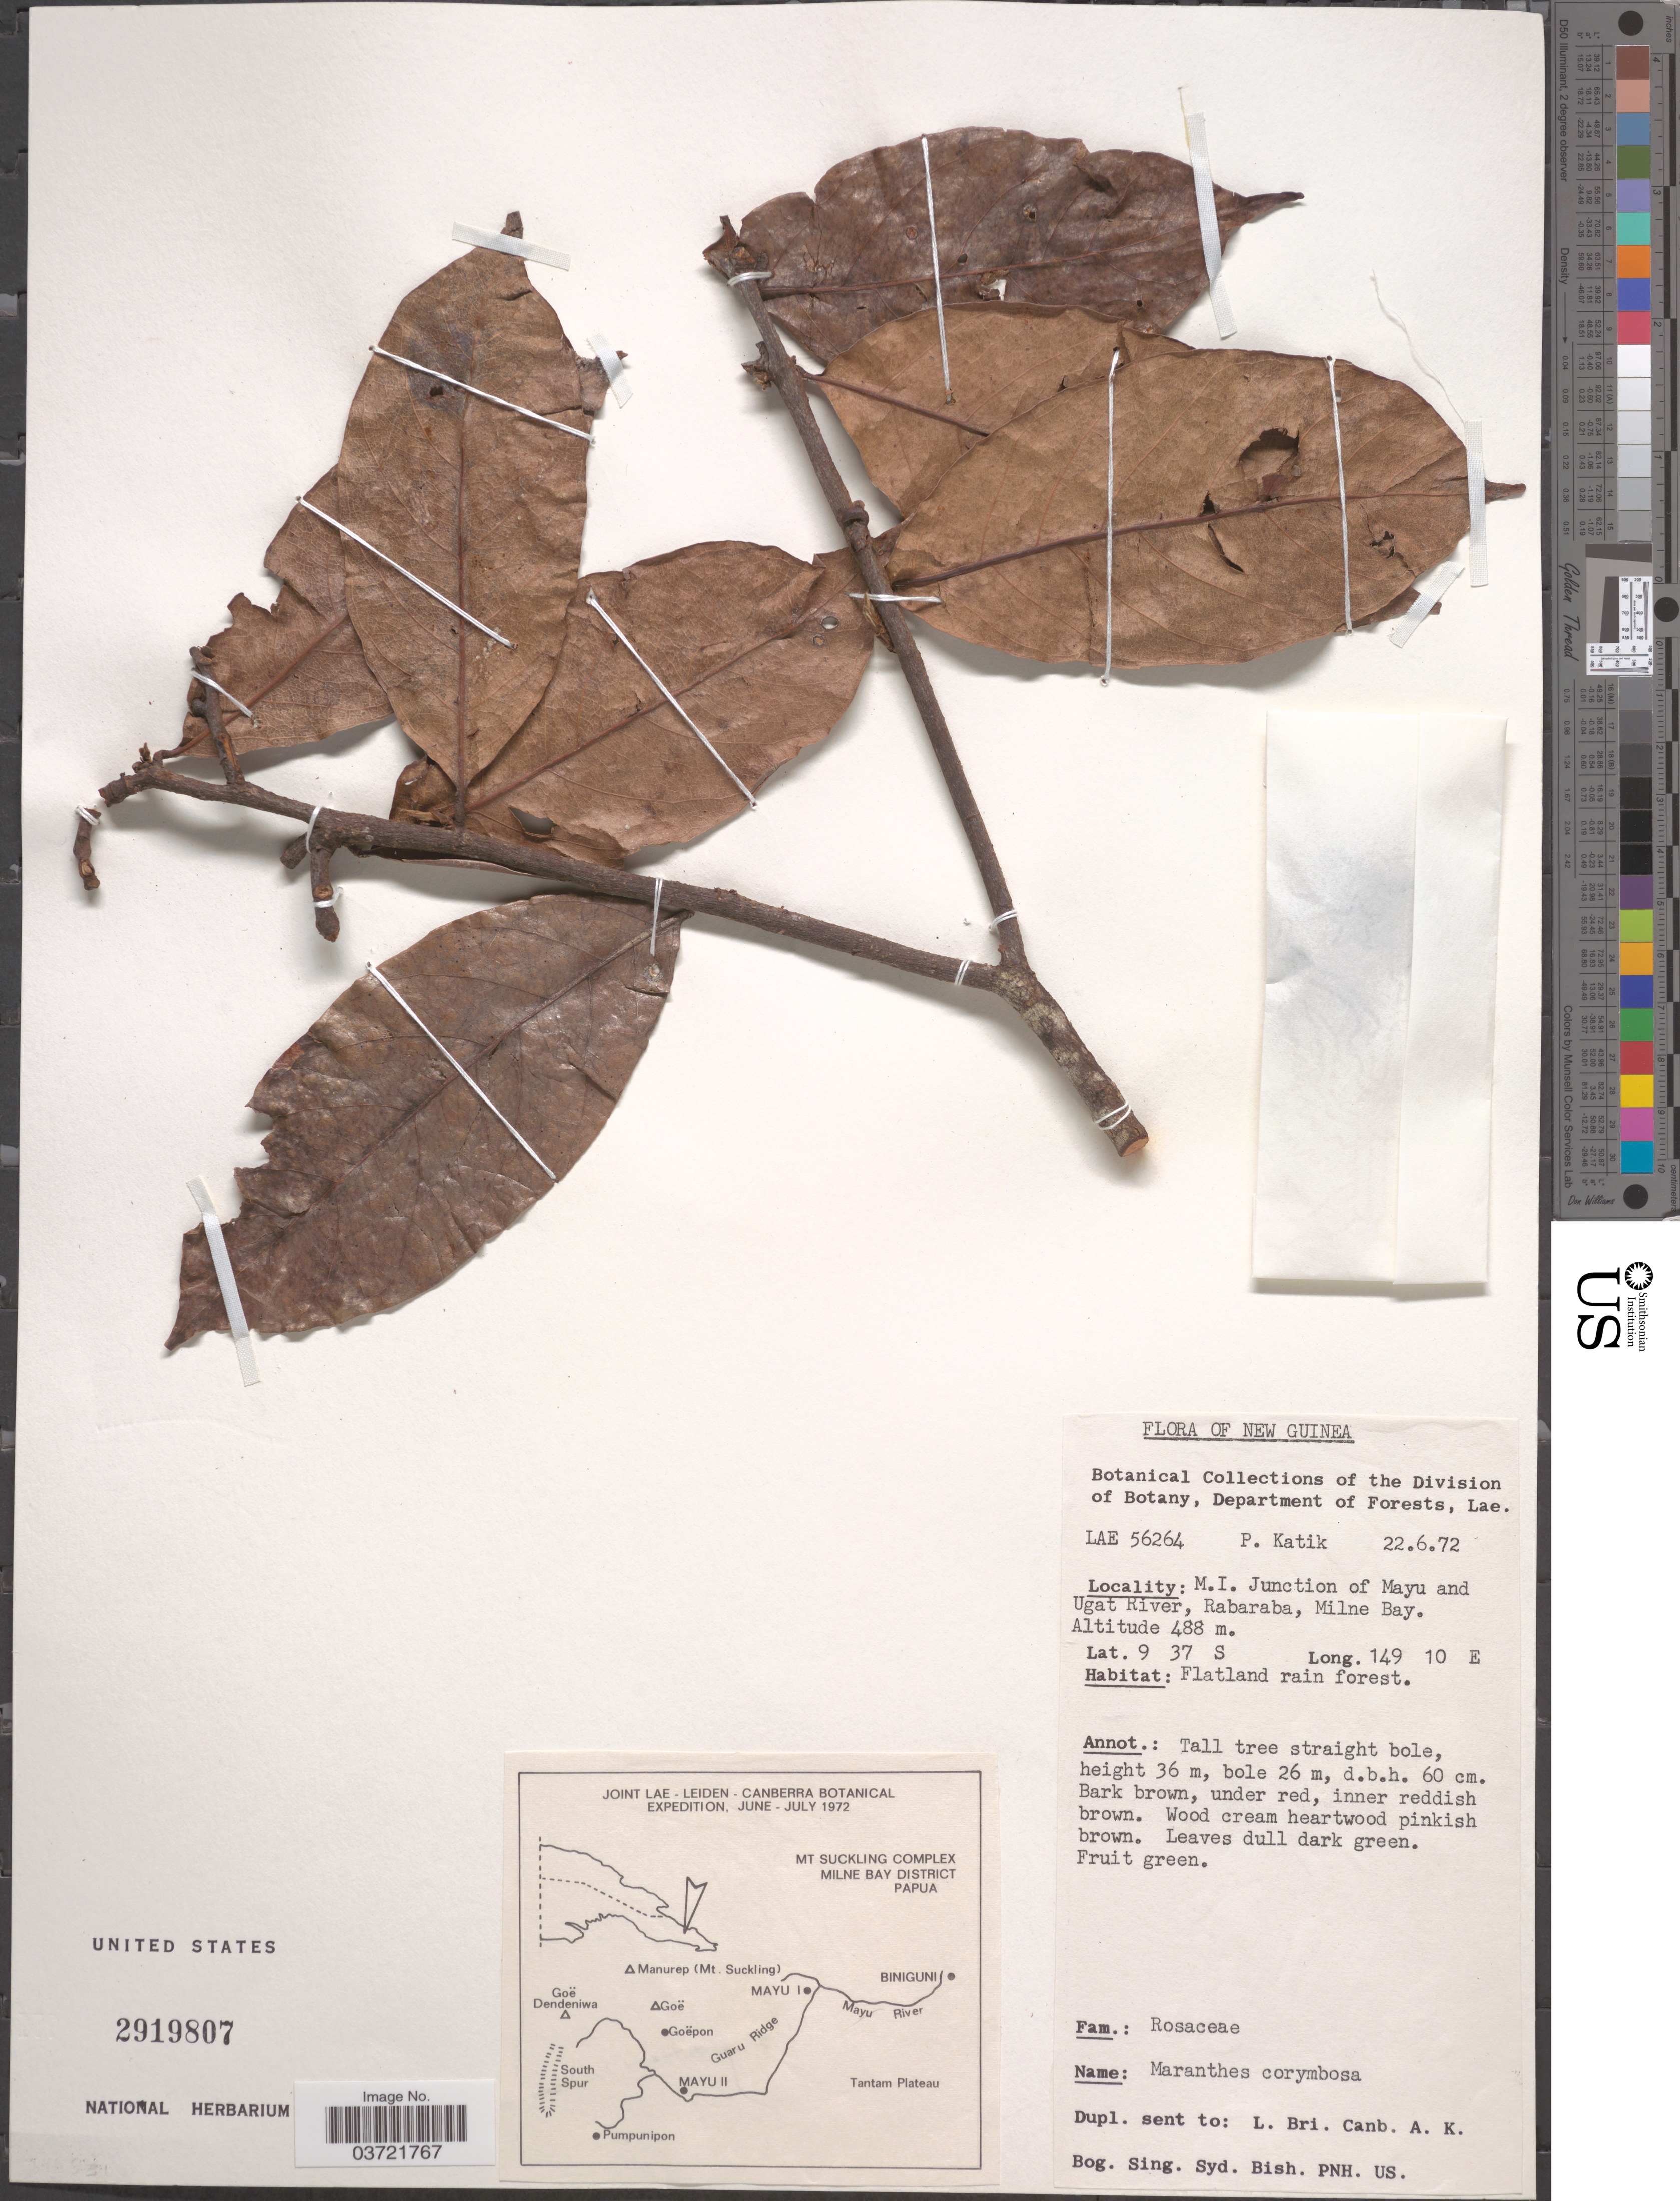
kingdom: Plantae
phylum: Tracheophyta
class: Magnoliopsida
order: Malpighiales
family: Chrysobalanaceae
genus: Maranthes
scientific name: Maranthes corymbosa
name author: Blume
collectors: P. Katik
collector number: LAE 56264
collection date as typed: Transcribed d/m/y: 22/6/72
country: Papua New Guinea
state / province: Milne Bay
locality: New Guinea. M.I. Junction of Mayu and Ugat River, Rabaraba.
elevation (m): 488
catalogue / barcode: US 2919807